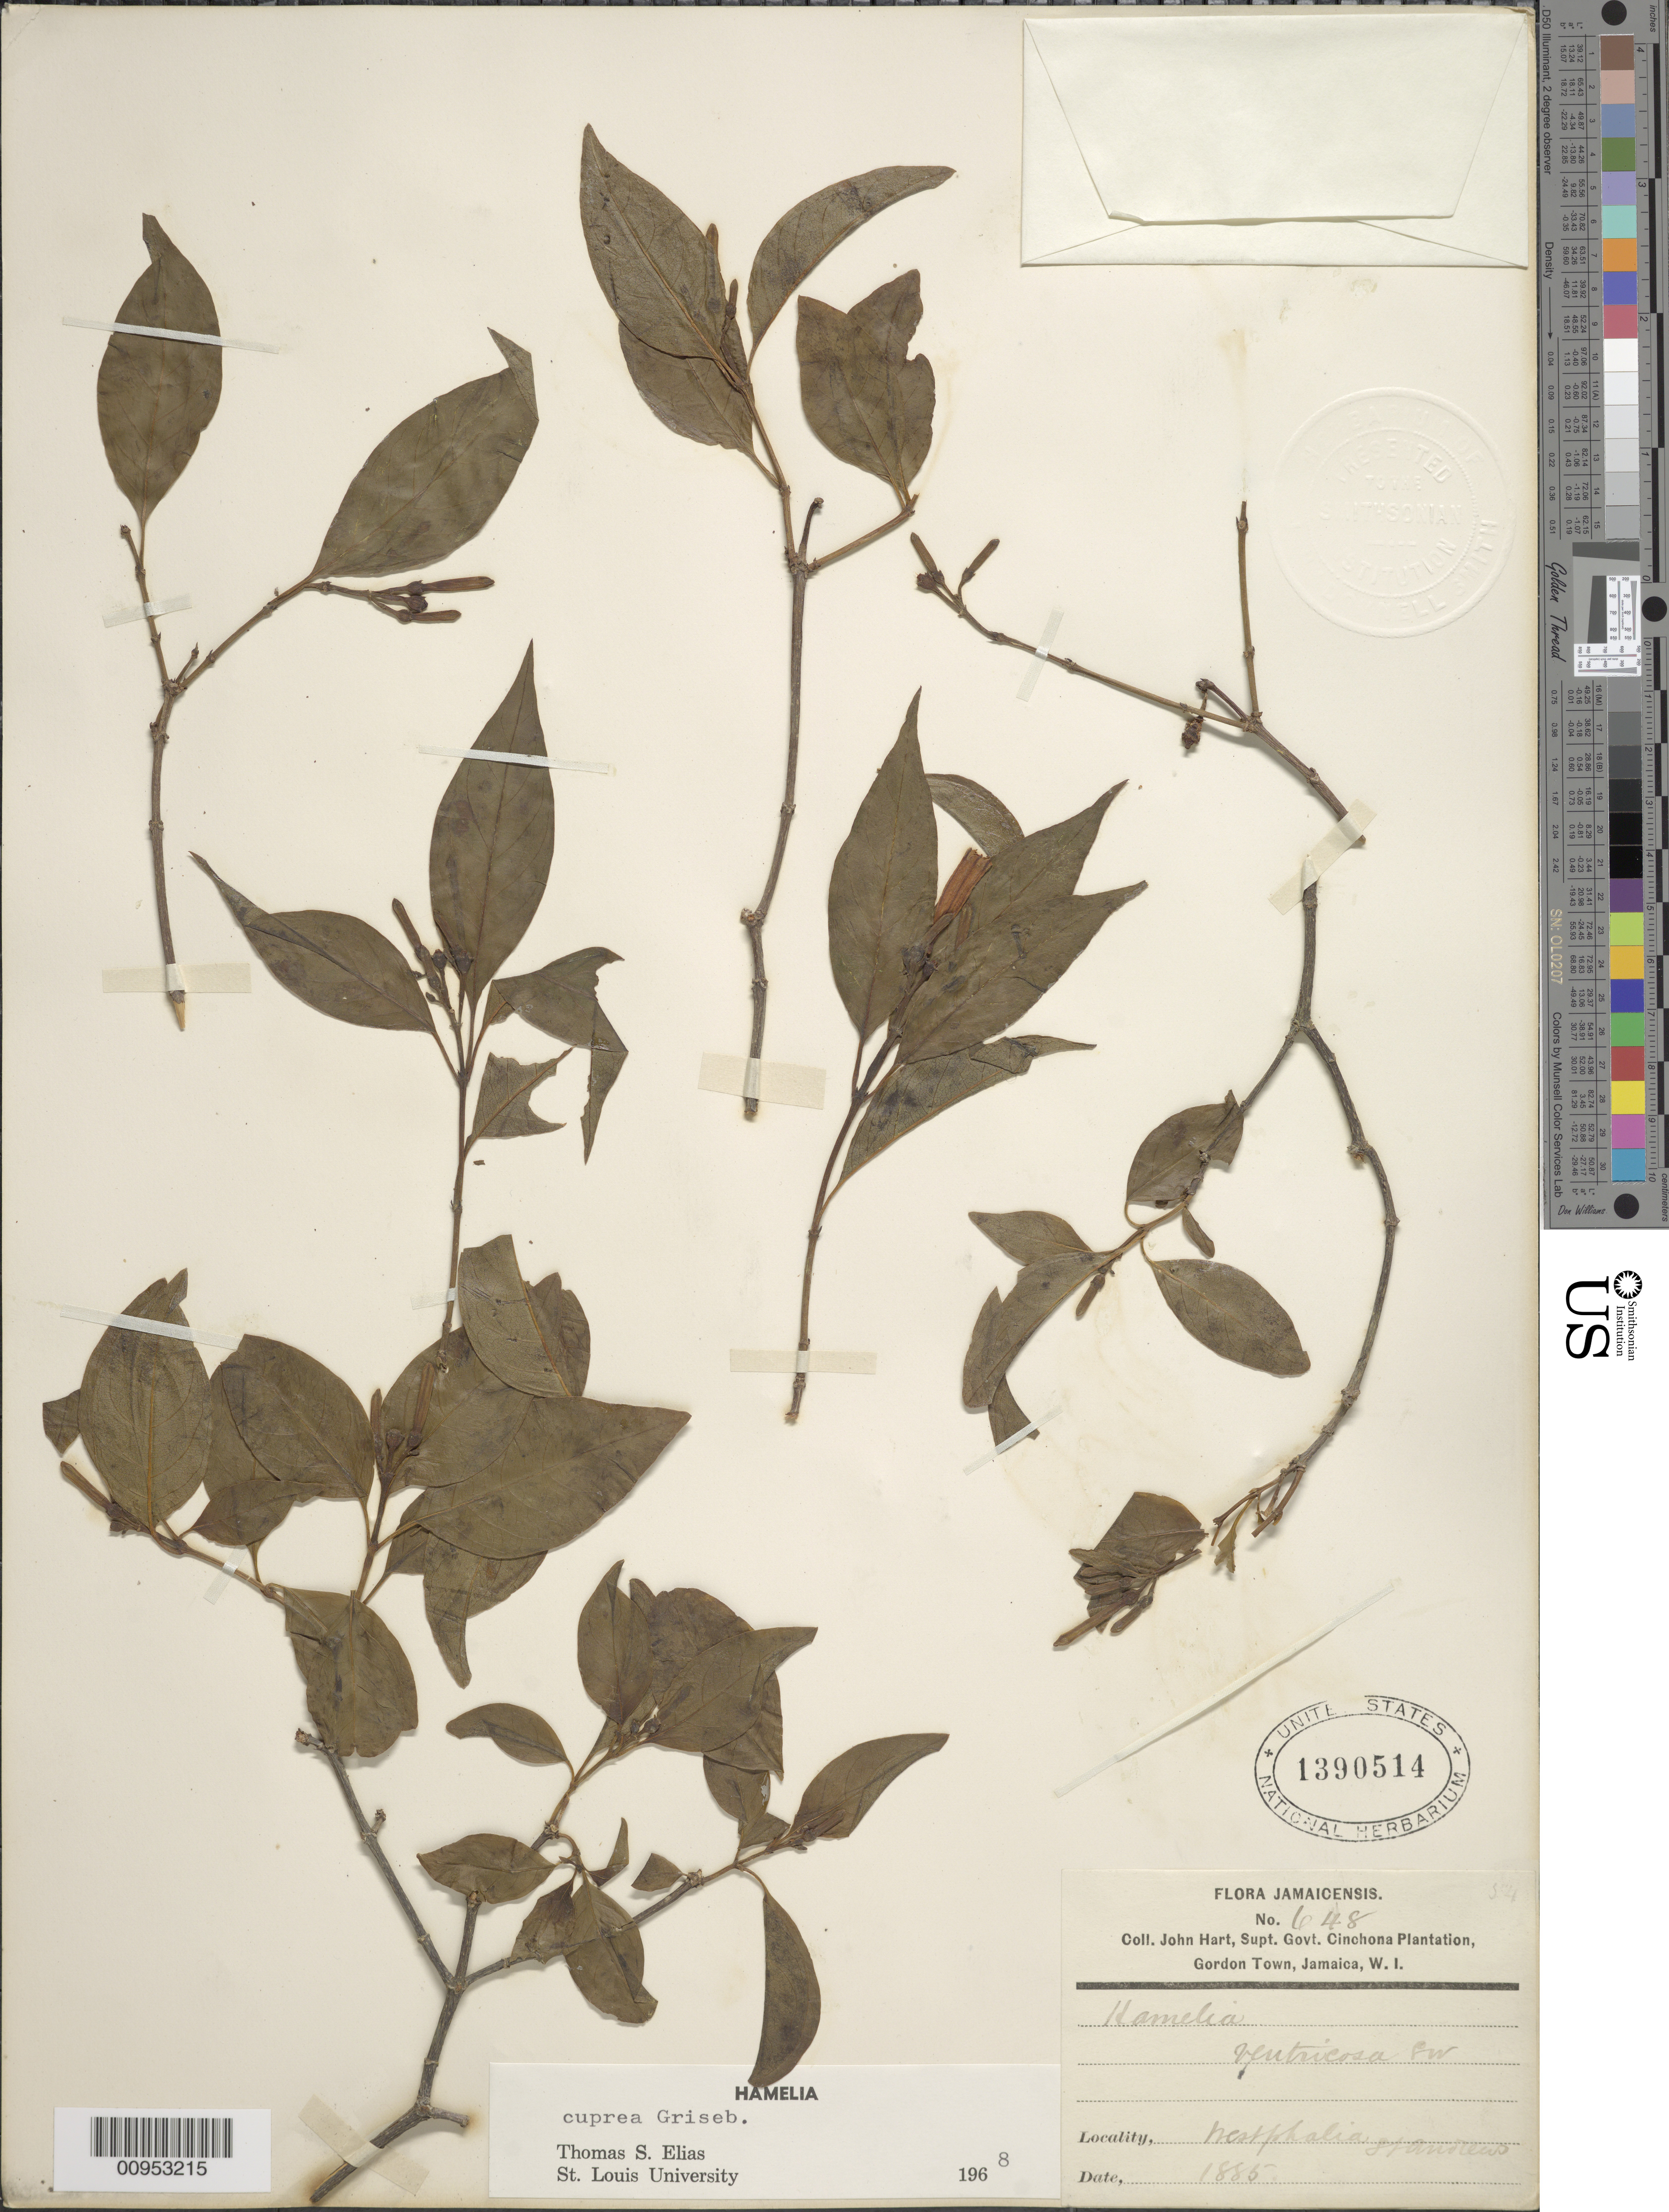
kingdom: Plantae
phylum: Tracheophyta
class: Magnoliopsida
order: Gentianales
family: Rubiaceae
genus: Hamelia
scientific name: Hamelia cuprea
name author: Griseb.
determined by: Elias, T. S.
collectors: J. Hart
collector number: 648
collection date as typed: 1885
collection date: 1885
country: Jamaica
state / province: Saint Andrew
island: Jamaica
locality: Wesphalia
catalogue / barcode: US 1390514